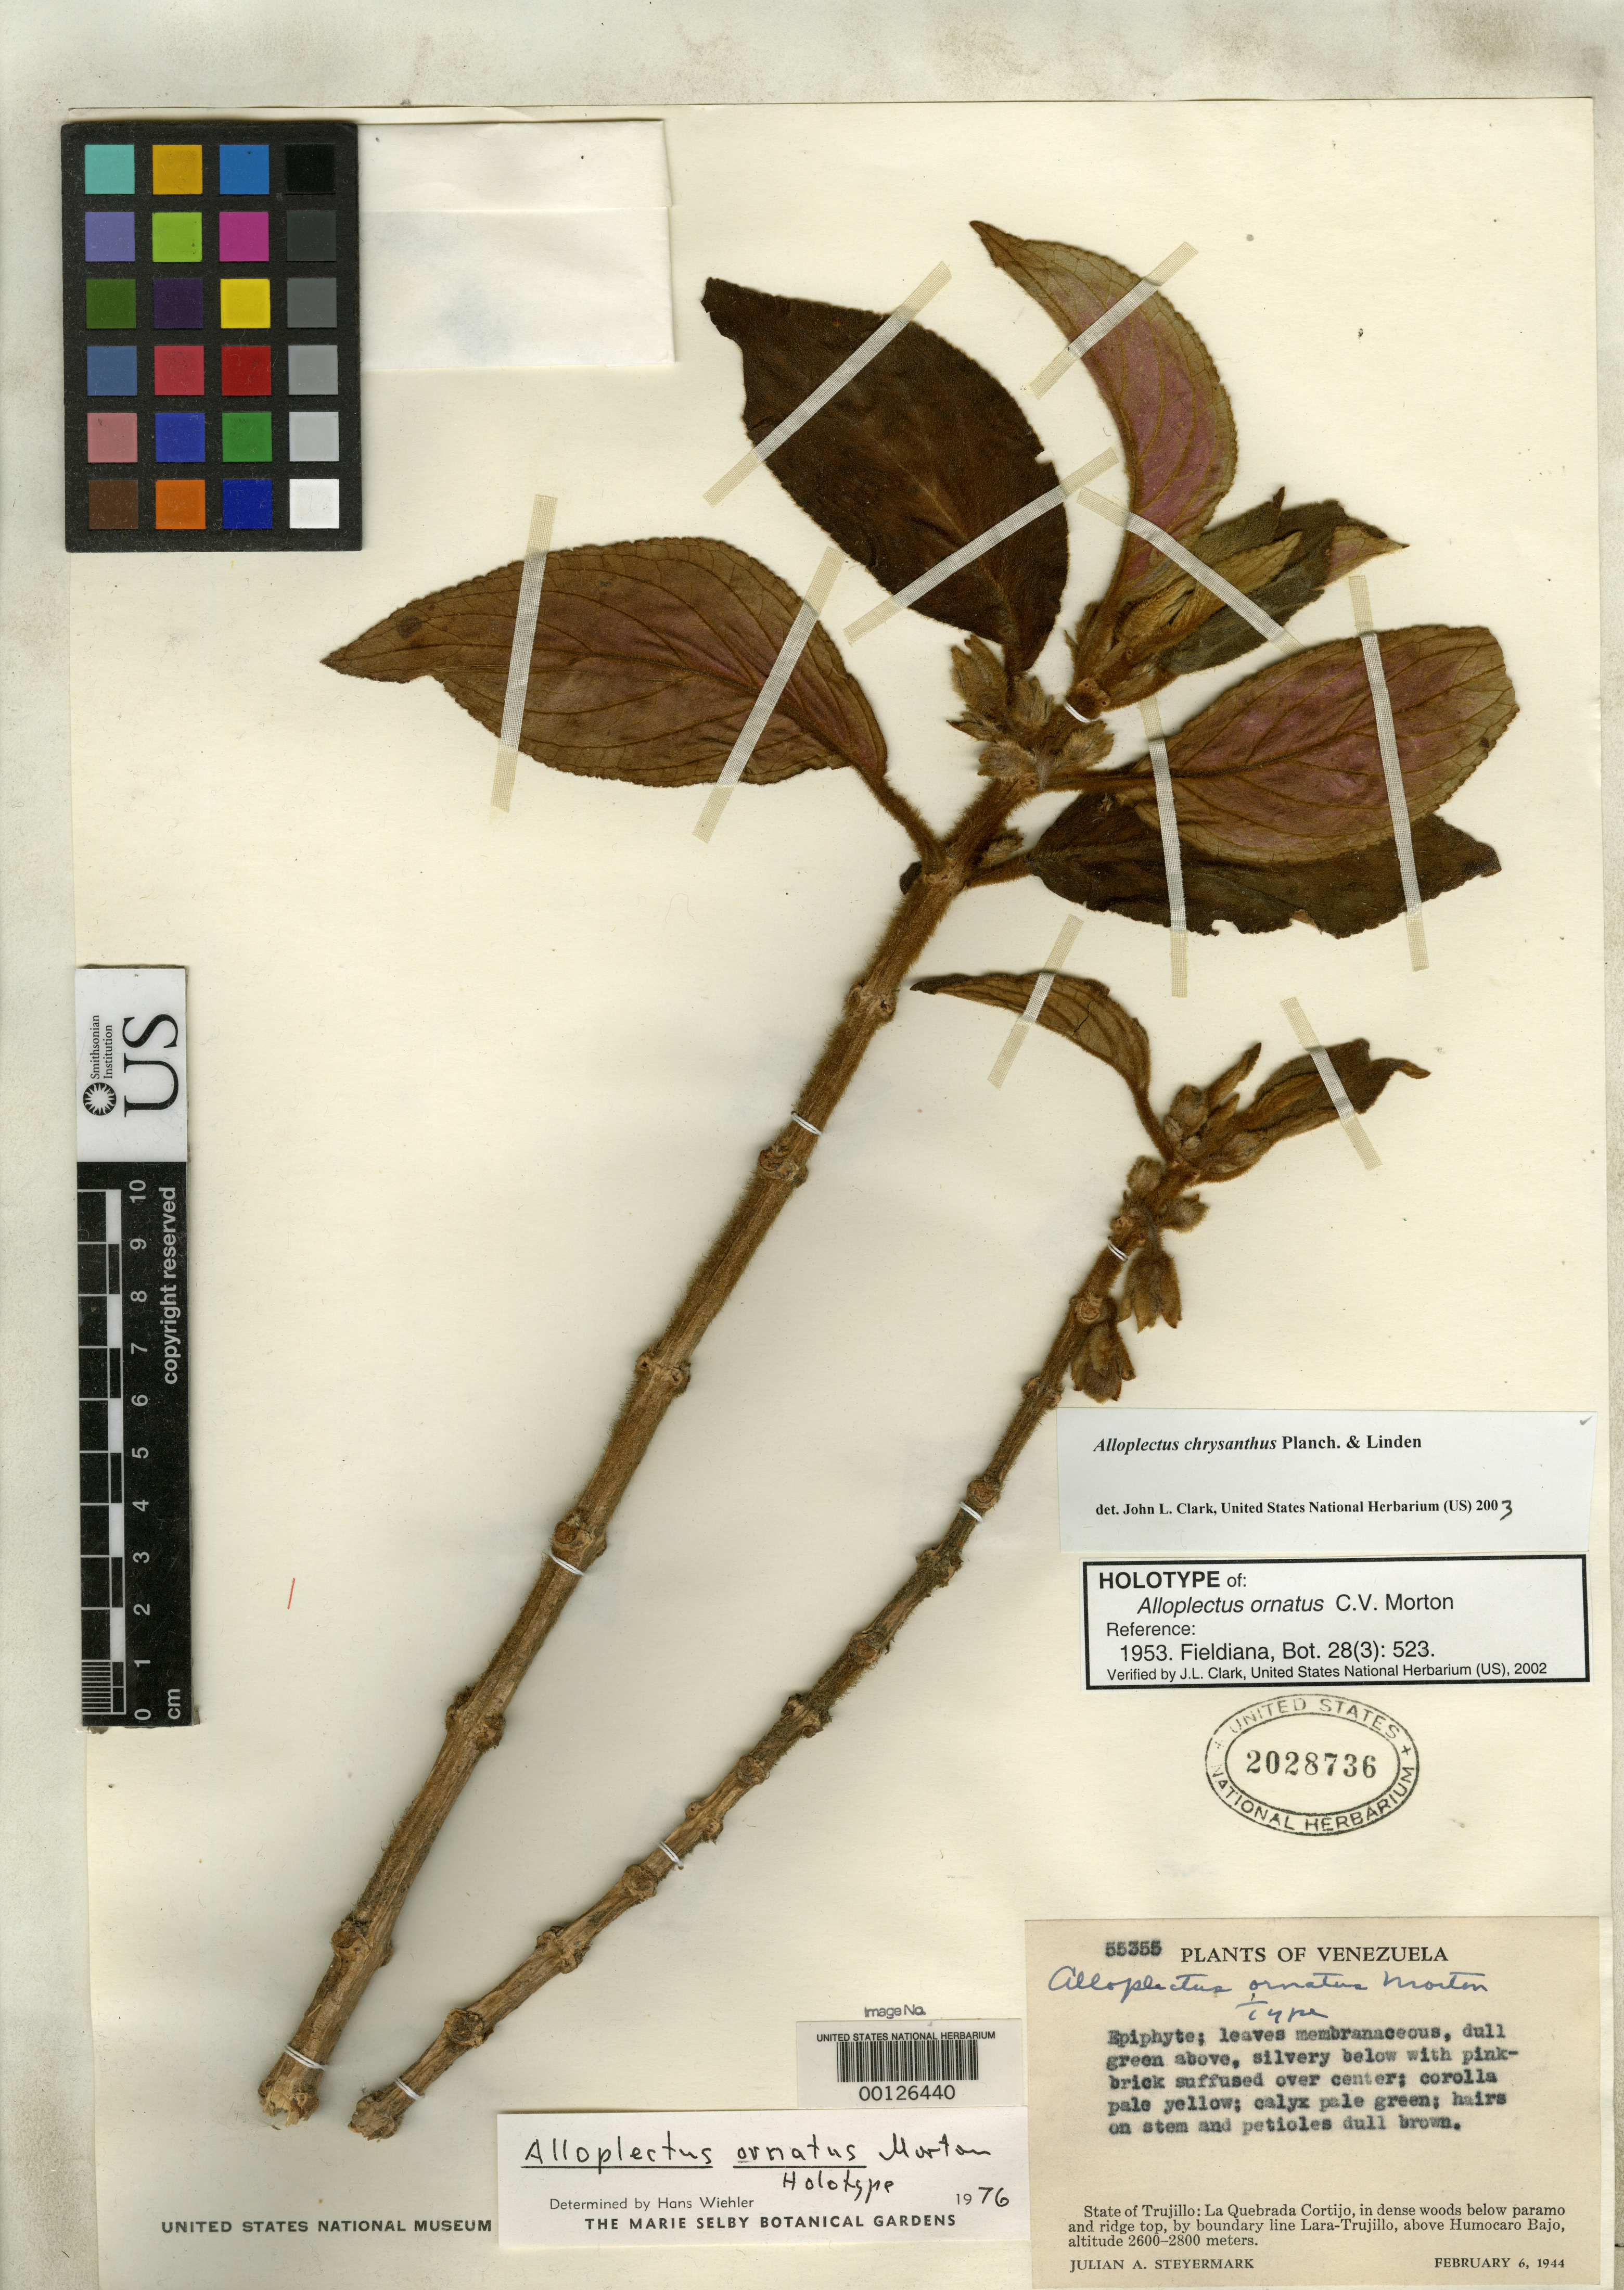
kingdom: Plantae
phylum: Tracheophyta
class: Magnoliopsida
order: Lamiales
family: Gesneriaceae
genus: Alloplectus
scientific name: Alloplectus ornatus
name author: C.V. Morton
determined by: Clark, J. L., (SEL), The Marie Selby Botanical Garden (UNITED STATES)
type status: Holotype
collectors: J. Steyermark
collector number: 55355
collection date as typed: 06 Feb 1944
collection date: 1944-02-06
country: Venezuela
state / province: Trujillo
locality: La Quebrada Cortijo, in dense woods below paramo and ridge top, by boundary line Lara-Trujillo, above Humocaro Bajo.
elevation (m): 2600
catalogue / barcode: US 2028736